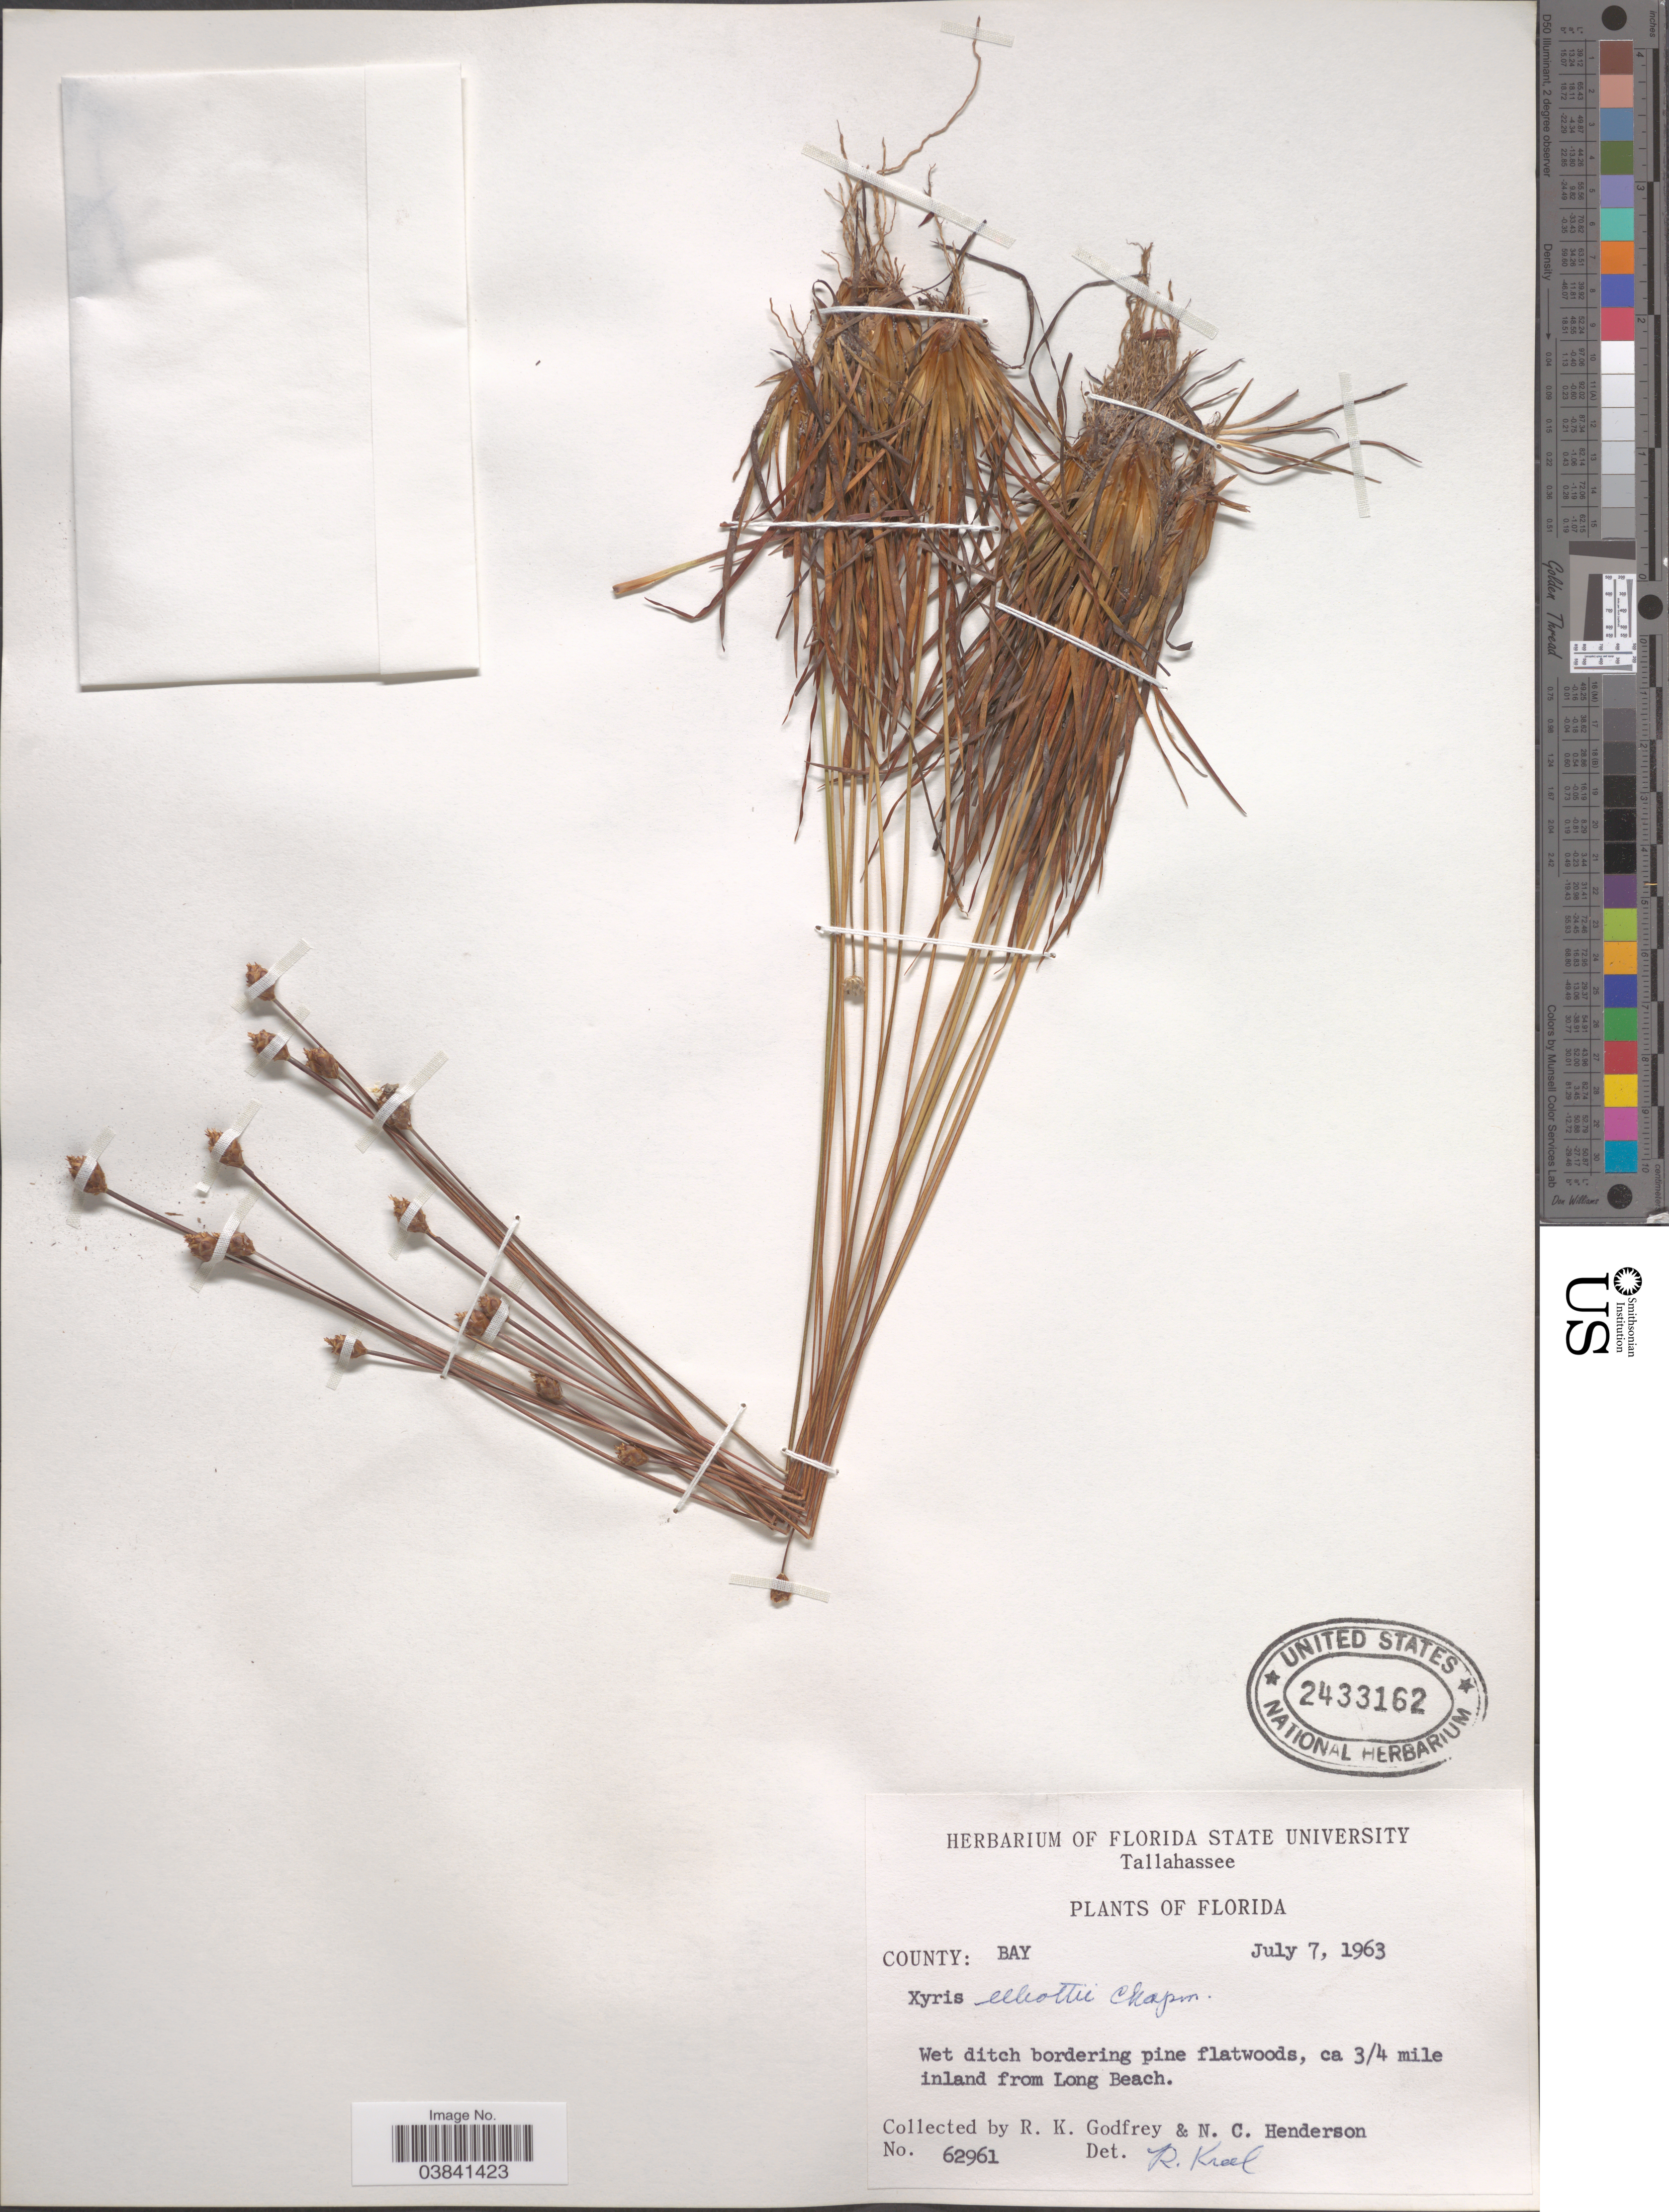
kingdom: Plantae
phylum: Tracheophyta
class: Liliopsida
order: Poales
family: Xyridaceae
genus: Xyris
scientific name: Xyris elliottii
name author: Chapm.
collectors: R. K. Godfrey & N. C. Henderson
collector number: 62961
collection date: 1963-07-07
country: United States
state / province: Florida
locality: County: Bay. Wet ditch bordering pine flatwoods, ca 3/4 mile inland from Long Beach.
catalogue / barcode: US 2433162